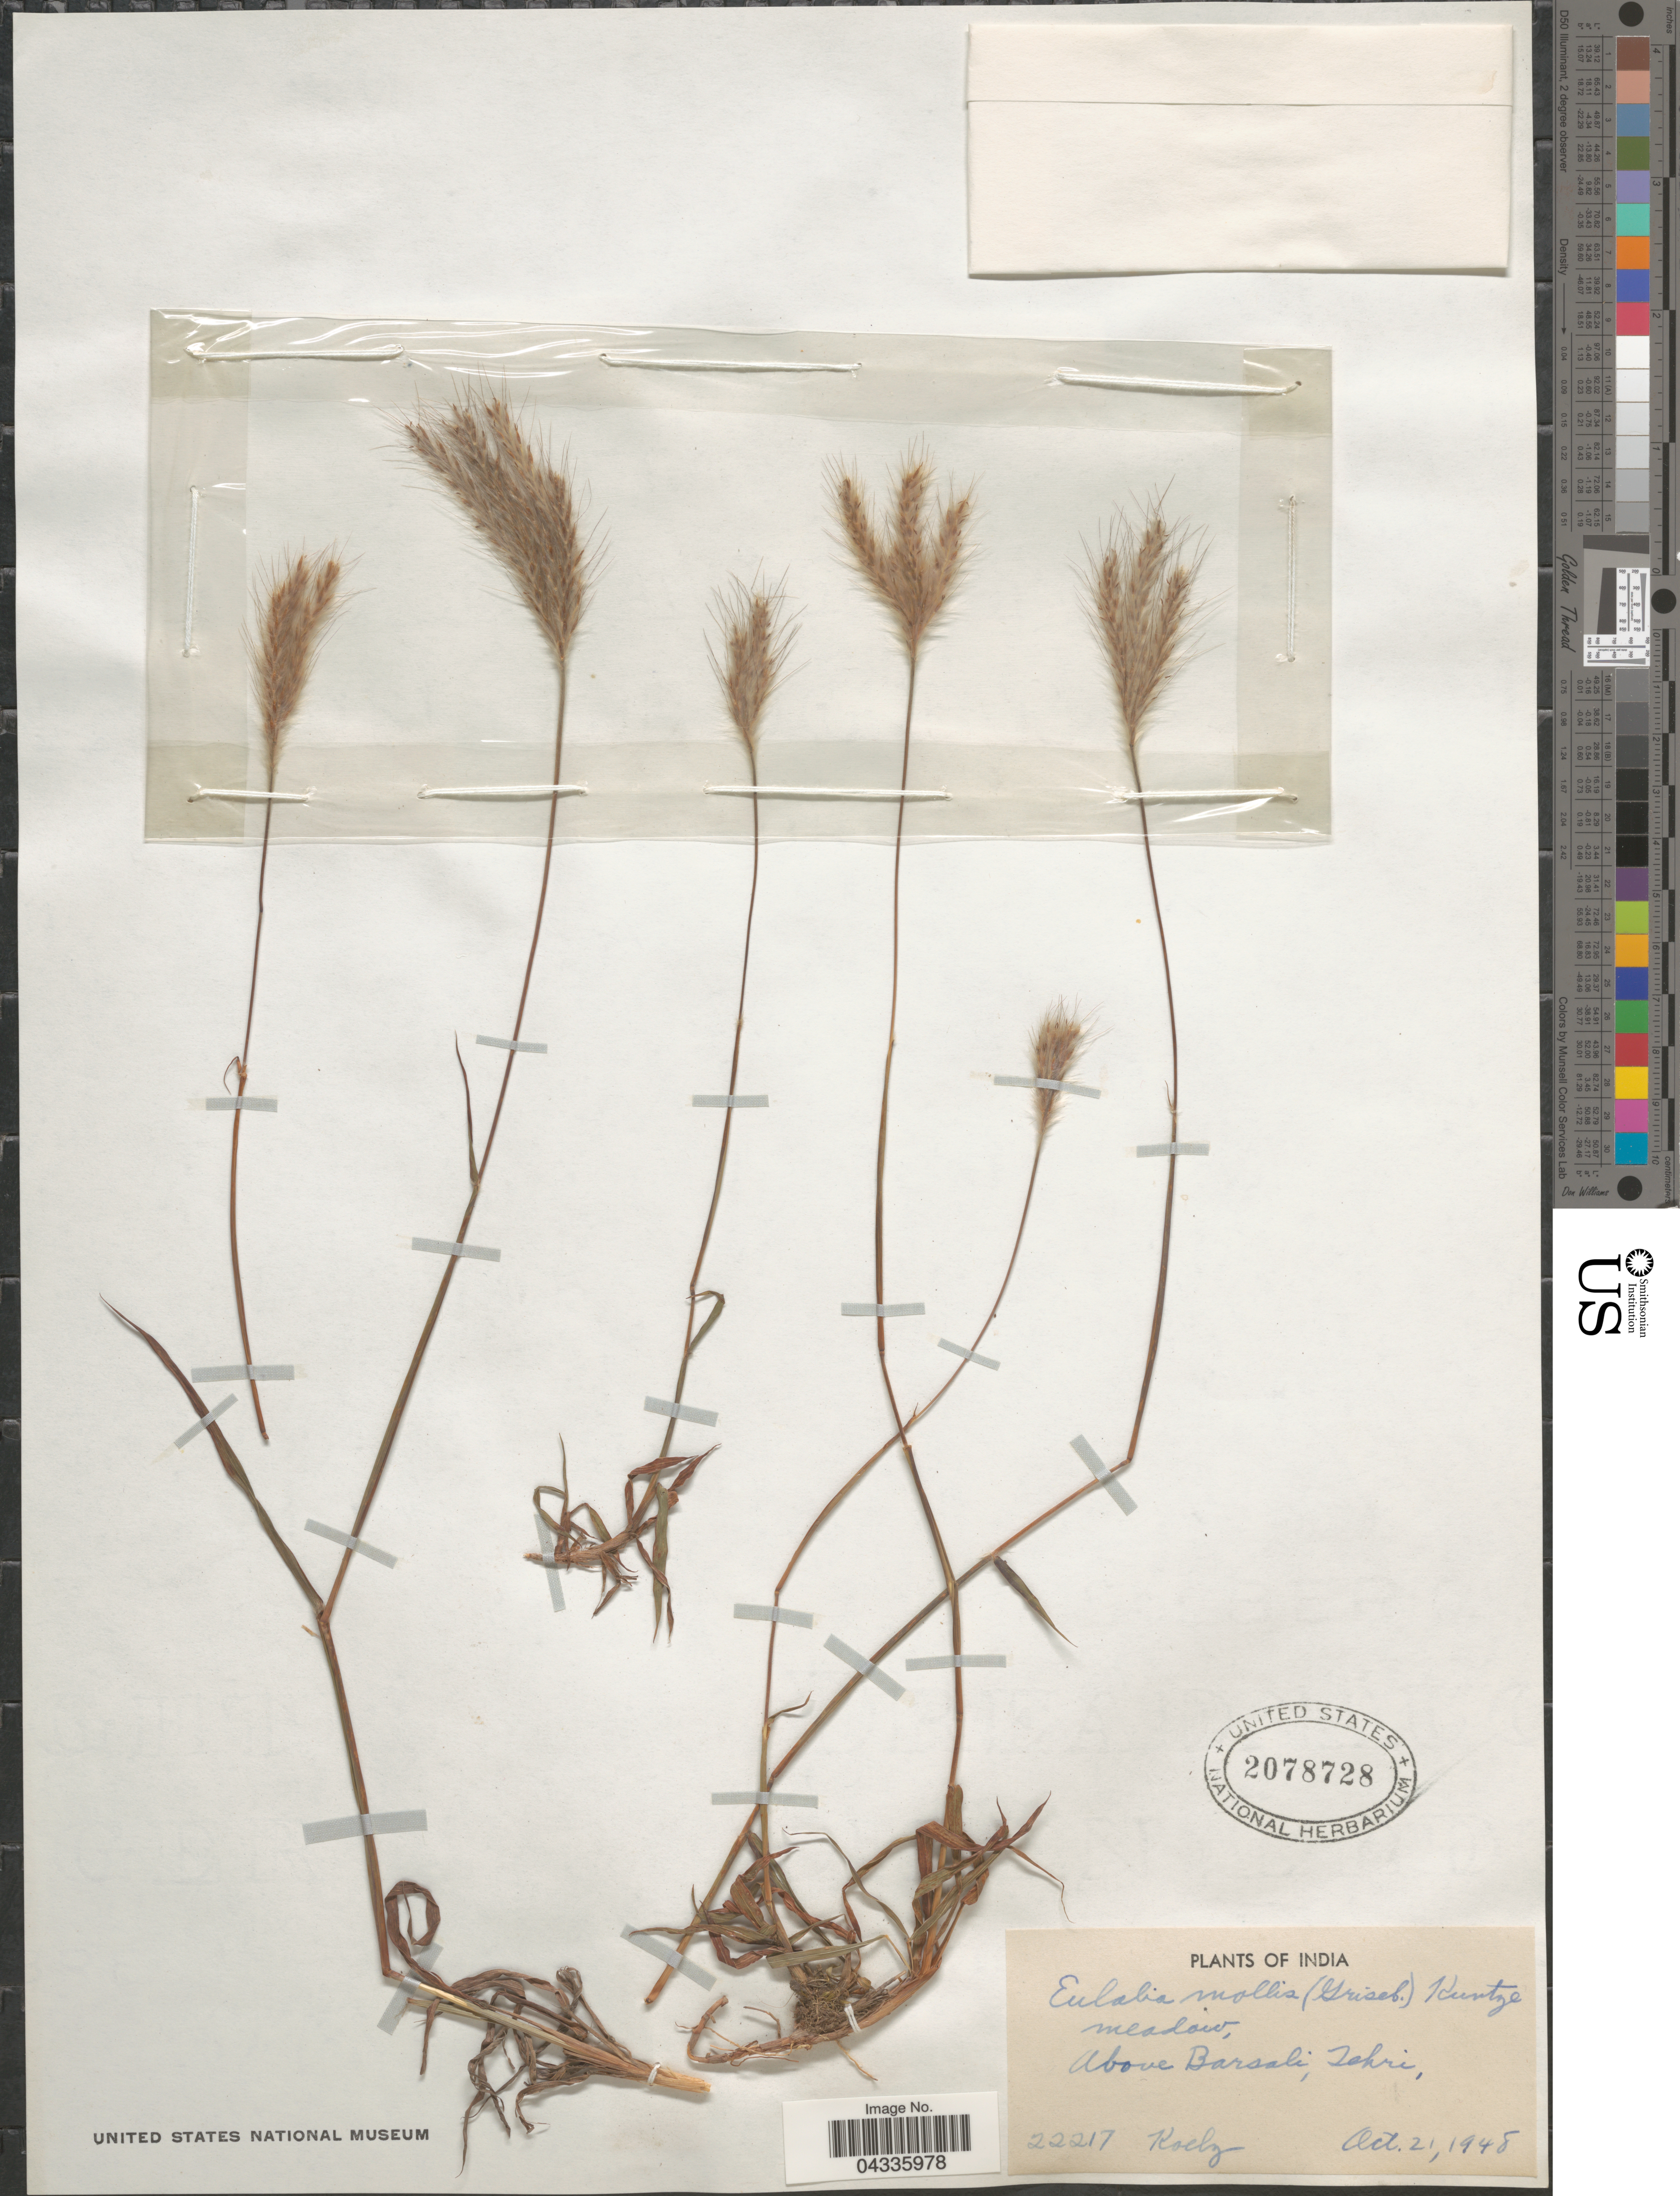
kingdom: Plantae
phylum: Tracheophyta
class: Liliopsida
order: Poales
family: Poaceae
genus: Eulalia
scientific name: Eulalia mollis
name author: (Griseb.) Kuntze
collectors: Koelz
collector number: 22217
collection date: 1948-10-21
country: India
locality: Meadow, Above Barsali, Tehri.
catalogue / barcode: US 2078728